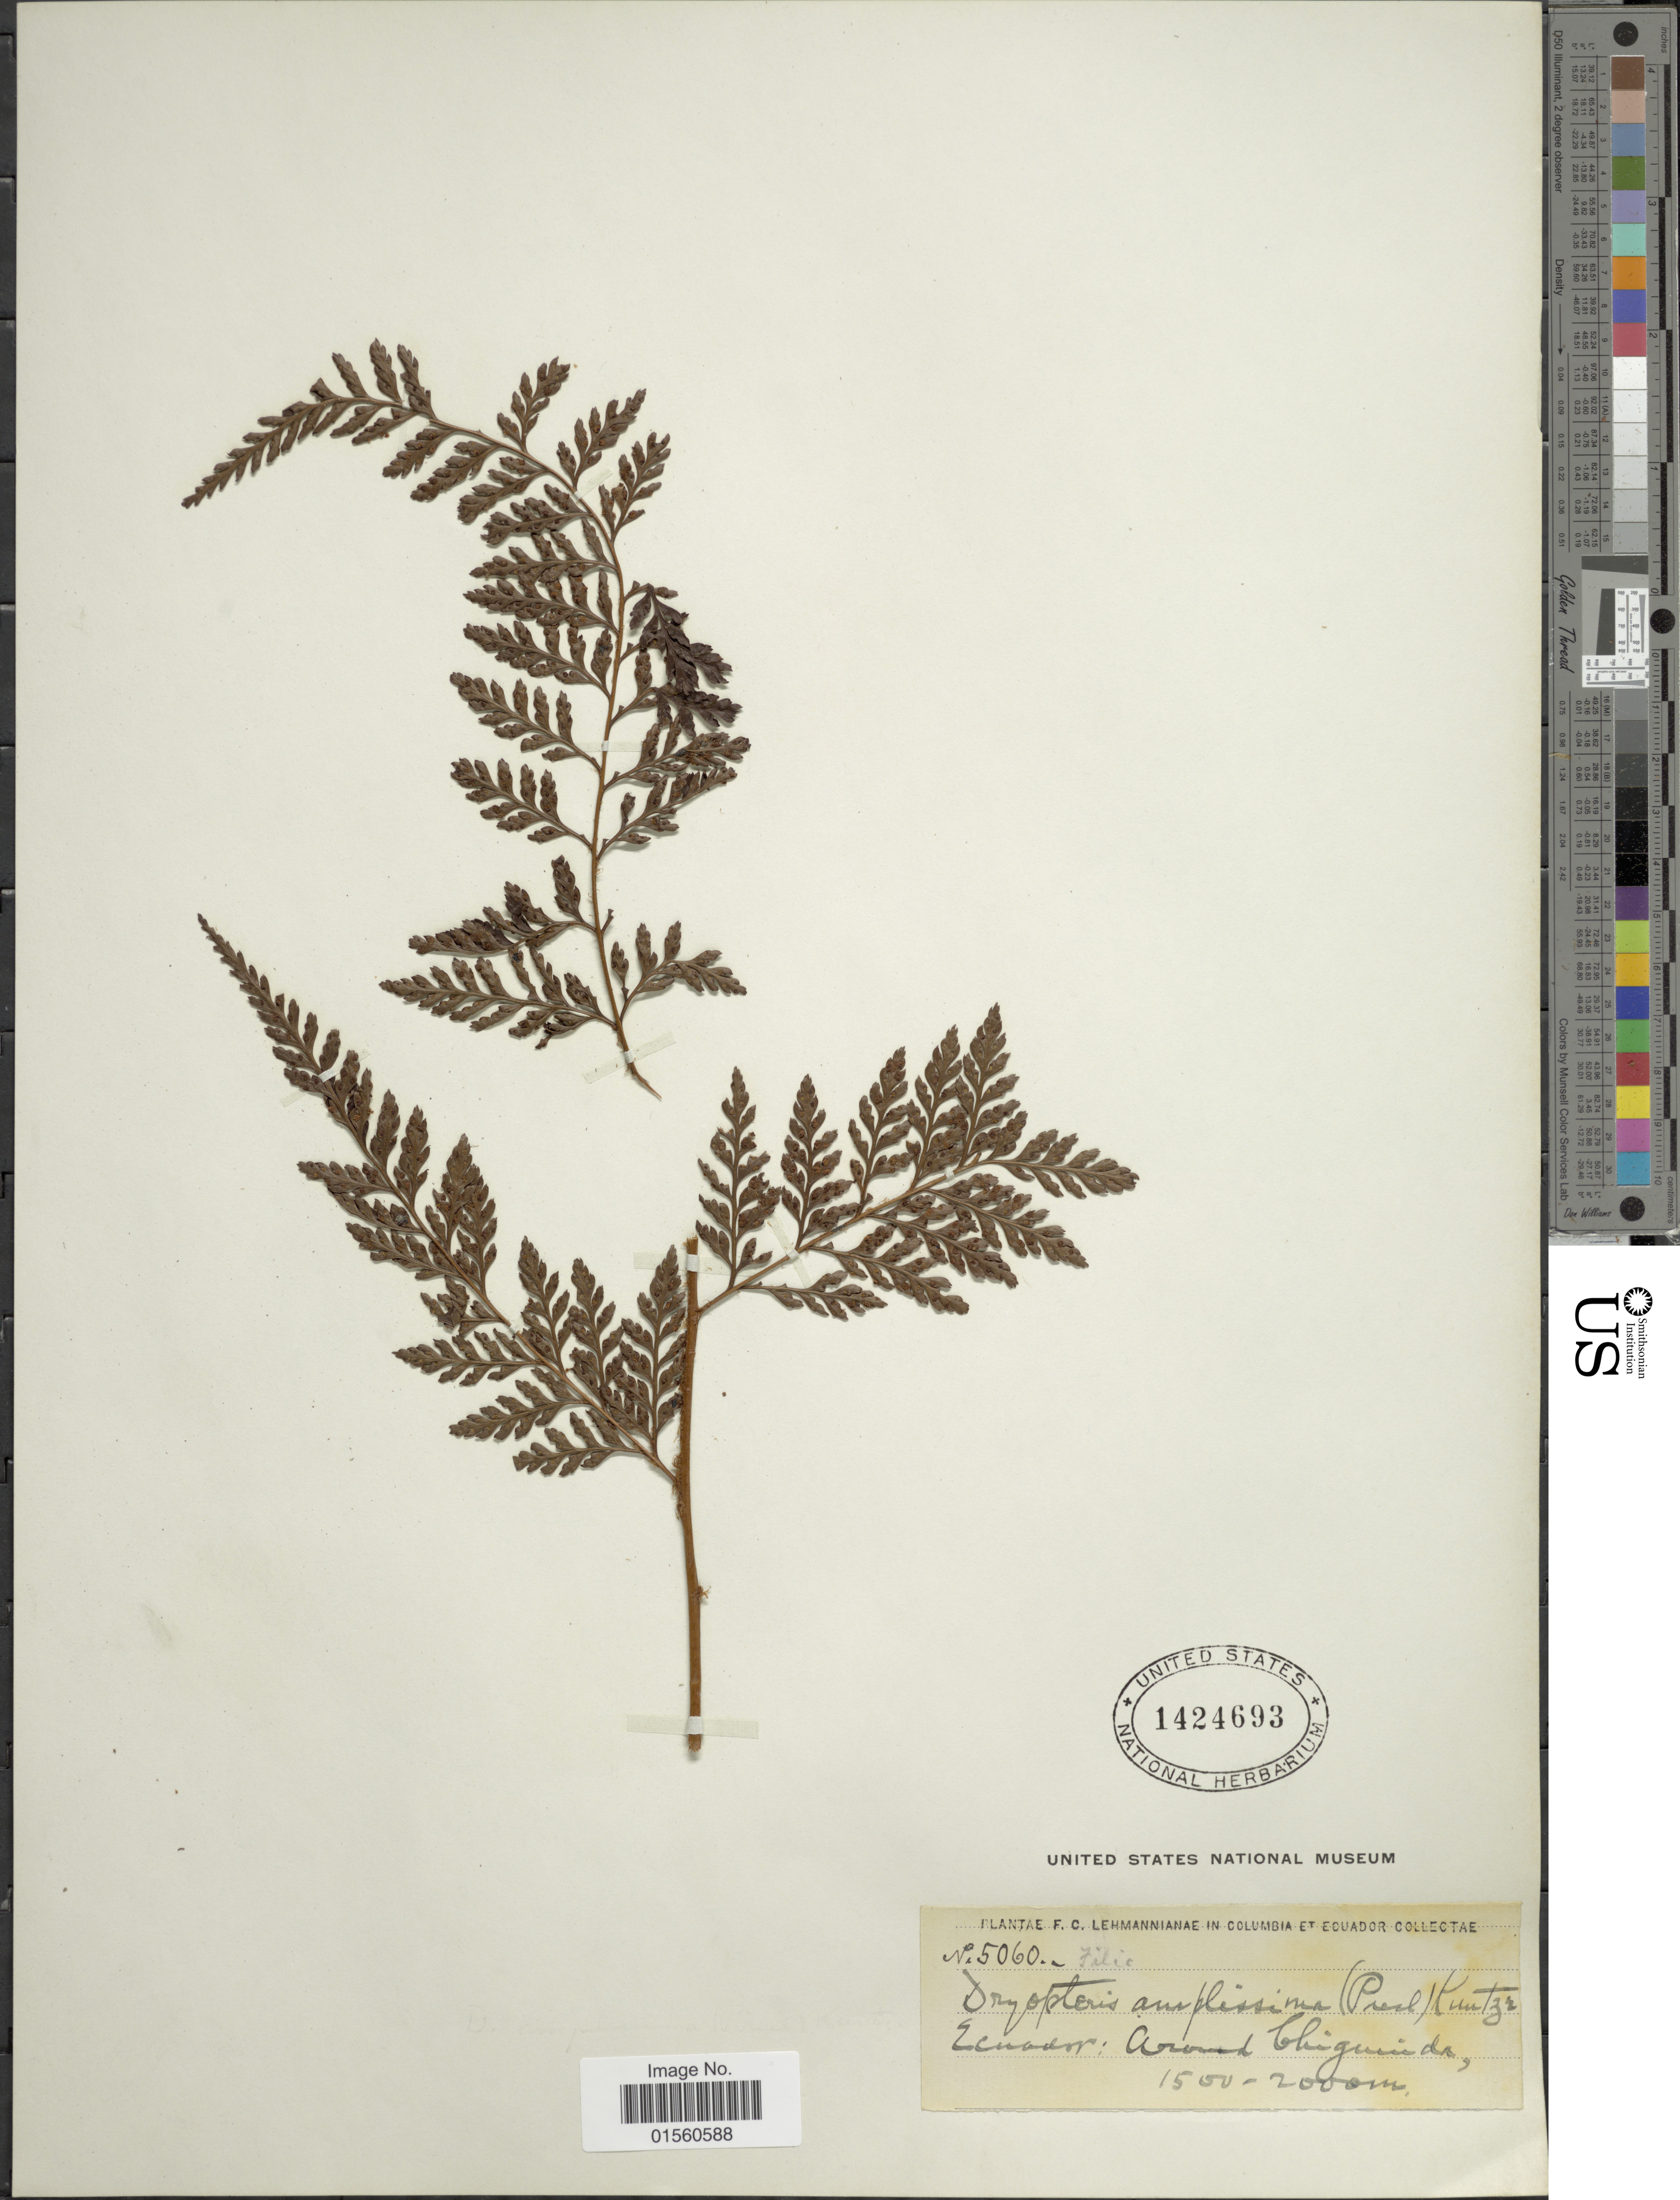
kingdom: Plantae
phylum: Tracheophyta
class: Polypodiopsida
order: Polypodiales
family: Dryopteridaceae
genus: Lastreopsis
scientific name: Lastreopsis amplissima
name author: (C. Presl) Tindale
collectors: F. Lehman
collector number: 5060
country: Ecuador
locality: Around Chiguinda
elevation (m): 1500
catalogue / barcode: US 1424693